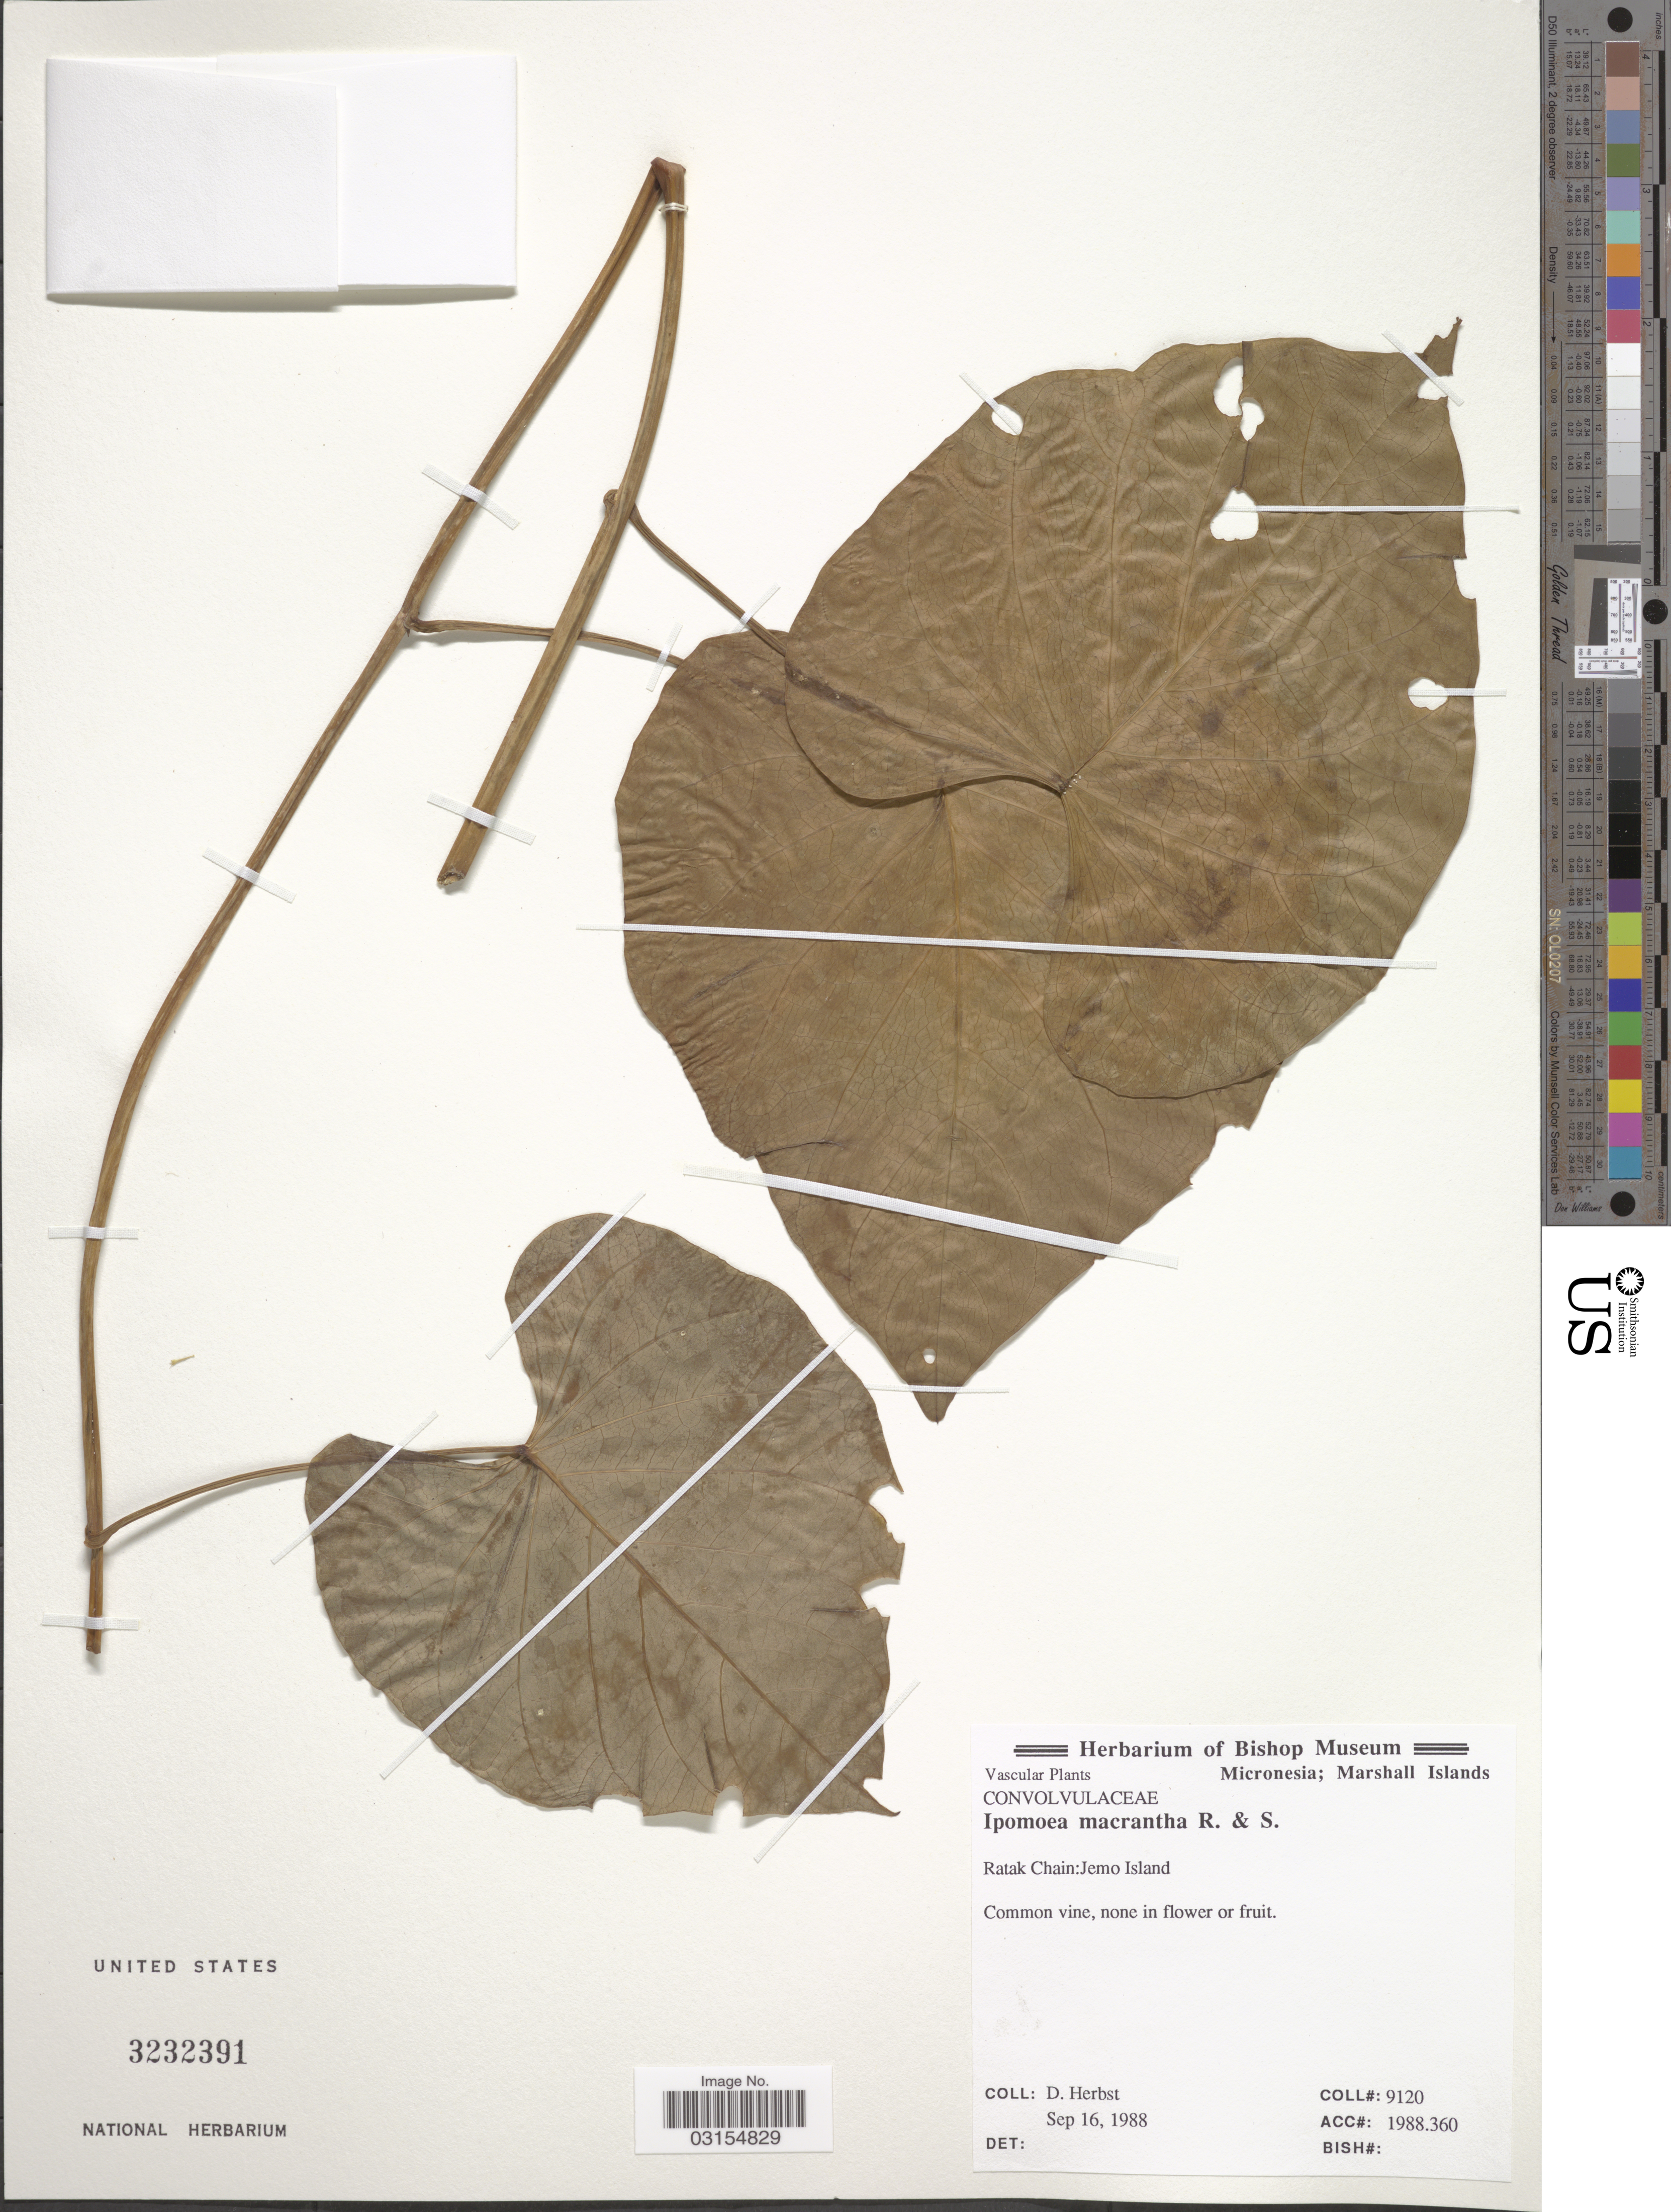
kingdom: Plantae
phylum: Tracheophyta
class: Magnoliopsida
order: Solanales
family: Convolvulaceae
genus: Ipomoea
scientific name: Ipomoea violacea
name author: L.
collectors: D. Herbst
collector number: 9120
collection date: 1988-09-16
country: Marshall Islands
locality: Micronesia; Marshall Islands, Ratak Chain: Jemo Island.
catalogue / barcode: US 3232391